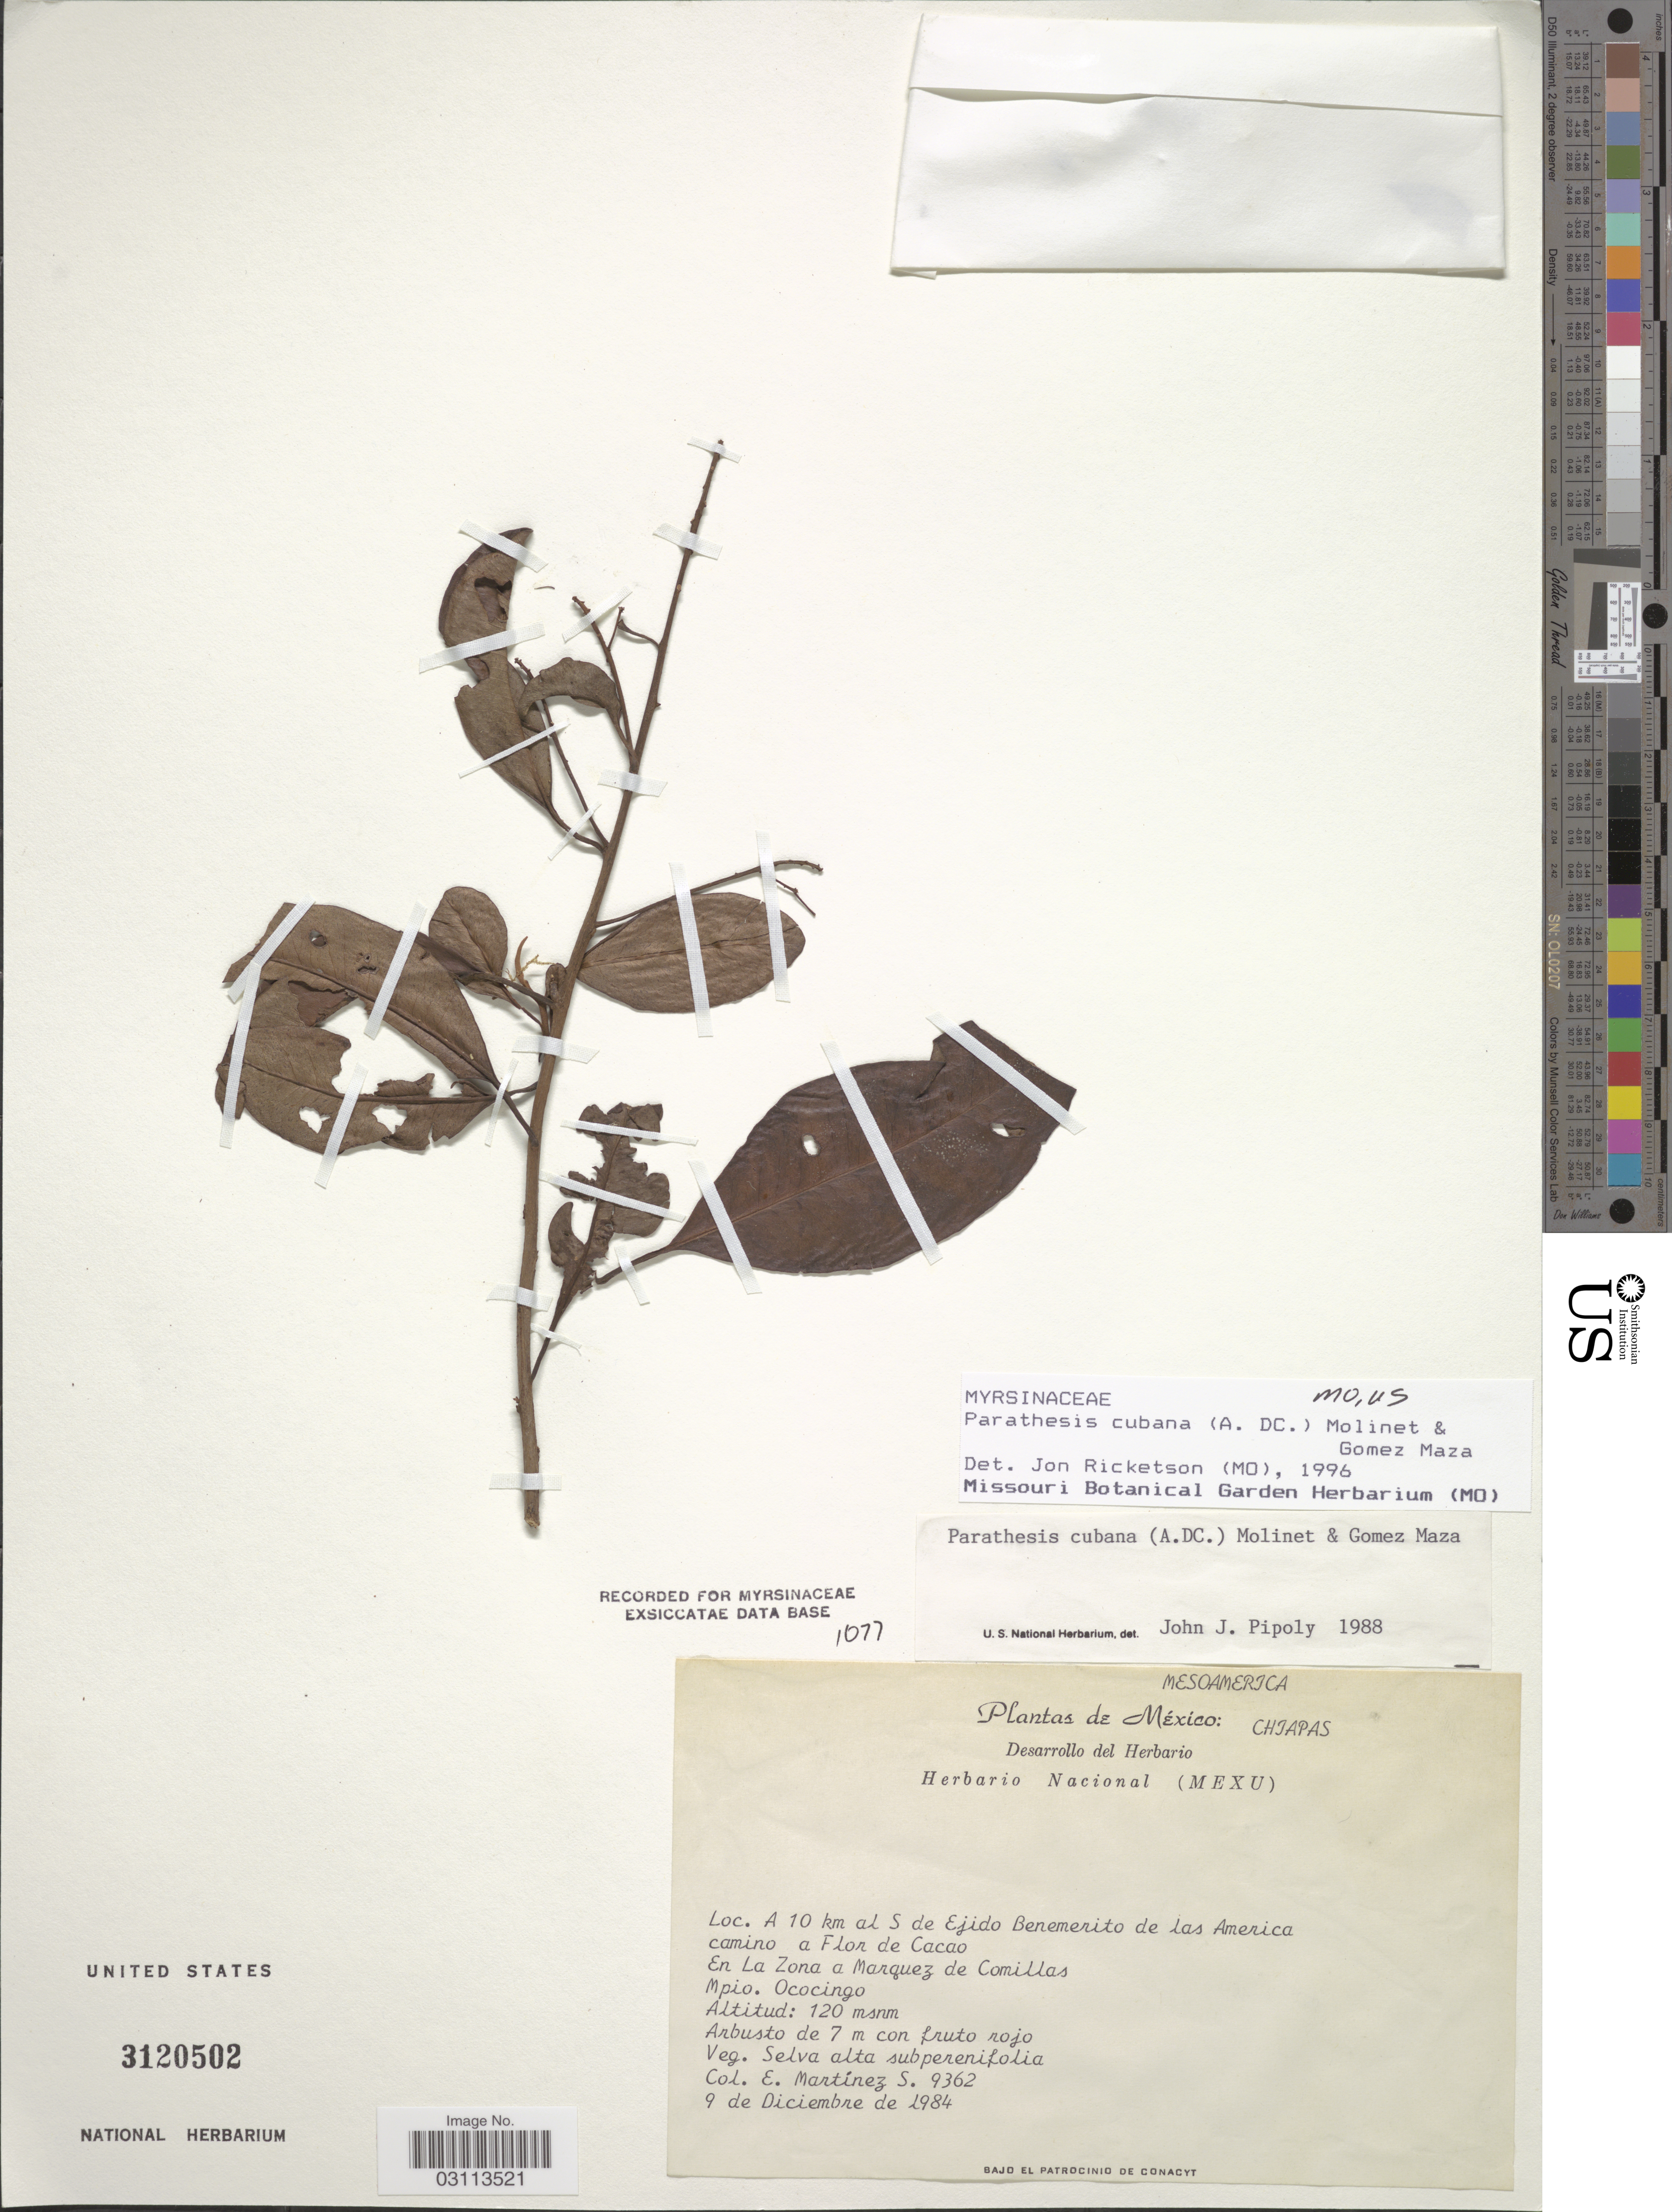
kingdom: Plantae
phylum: Tracheophyta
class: Magnoliopsida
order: Ericales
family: Primulaceae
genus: Parathesis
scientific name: Parathesis cubana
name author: (A. DC.) Molinet & M. Gómez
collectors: E. M. Martínez S.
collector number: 9362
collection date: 1984-12-09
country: Mexico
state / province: Chiapas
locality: A 10 km al S de Ejido Benemerito de Las America camino a Flor de Cacao. En La Zona a Marquez de Comillas. Mpio. Ococingo.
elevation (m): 120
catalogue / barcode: US 3120502